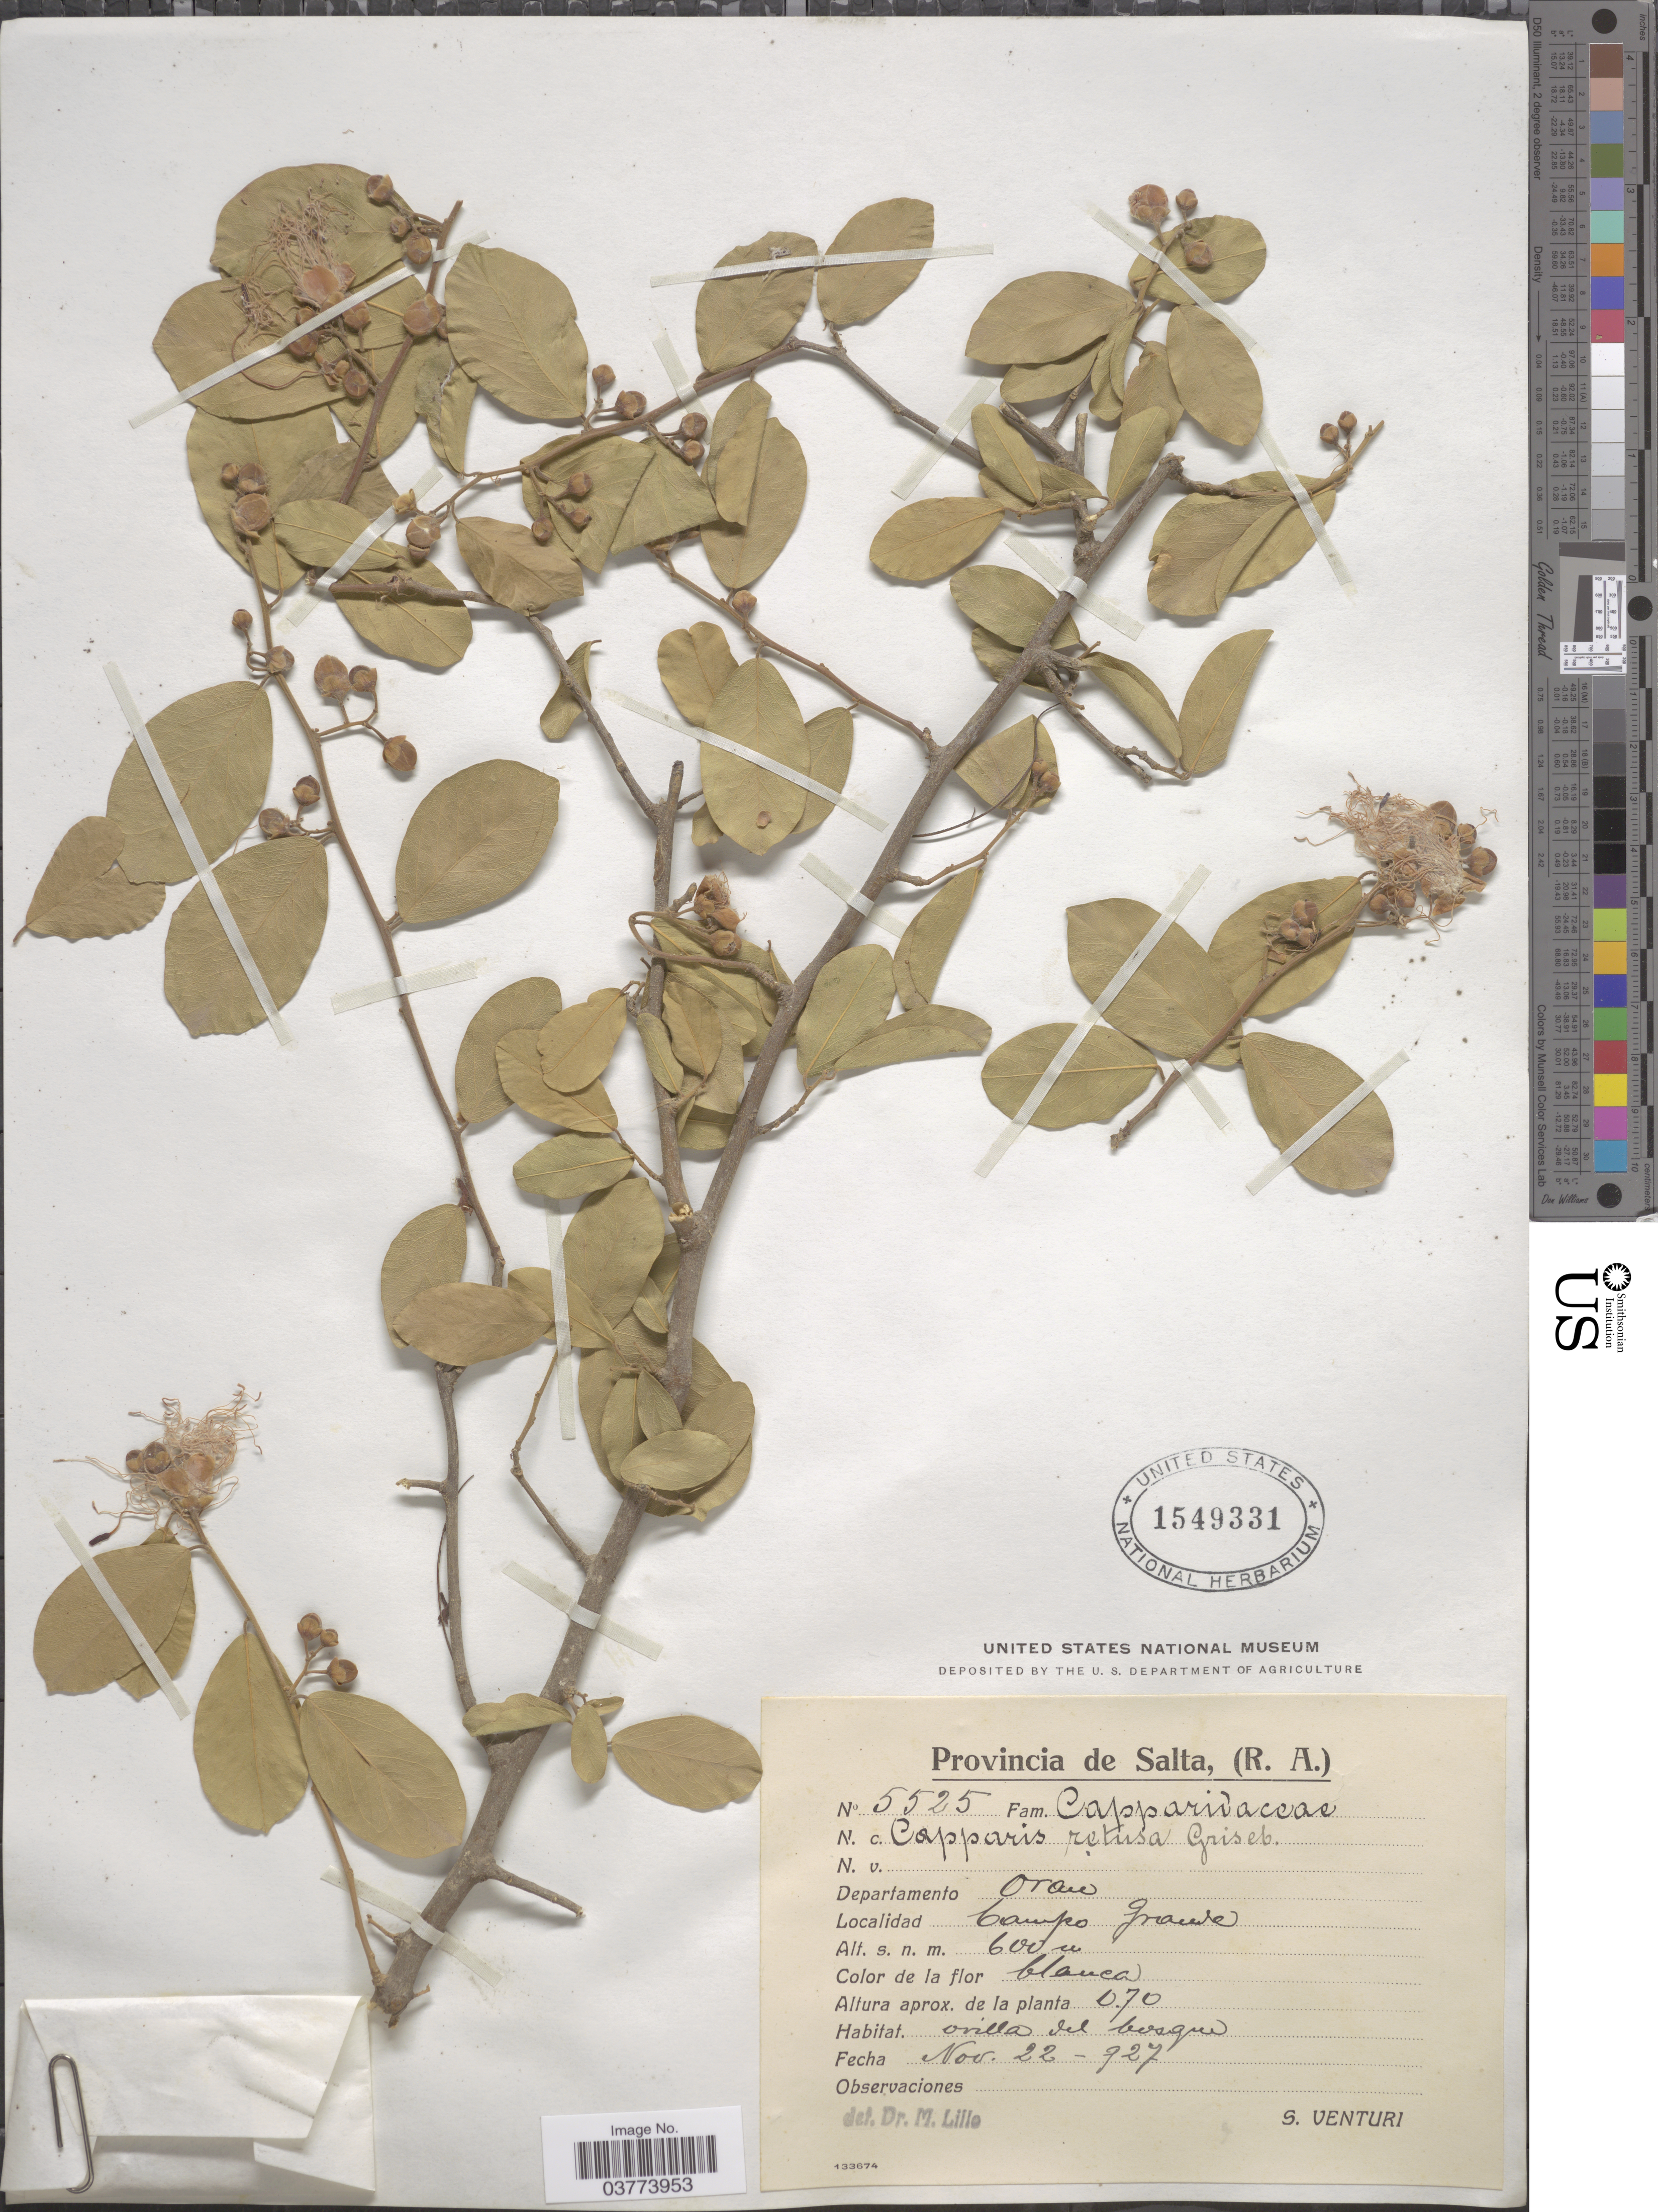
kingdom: Plantae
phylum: Tracheophyta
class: Magnoliopsida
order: Brassicales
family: Capparaceae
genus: Cynophalla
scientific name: Cynophalla retusa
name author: (Griseb.) Cornejo & Iltis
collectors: S. Venturi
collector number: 5525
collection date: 1927-11-22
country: Argentina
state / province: Salta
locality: Departamento Oran. Campo Grande.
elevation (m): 600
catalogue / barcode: US 1549331